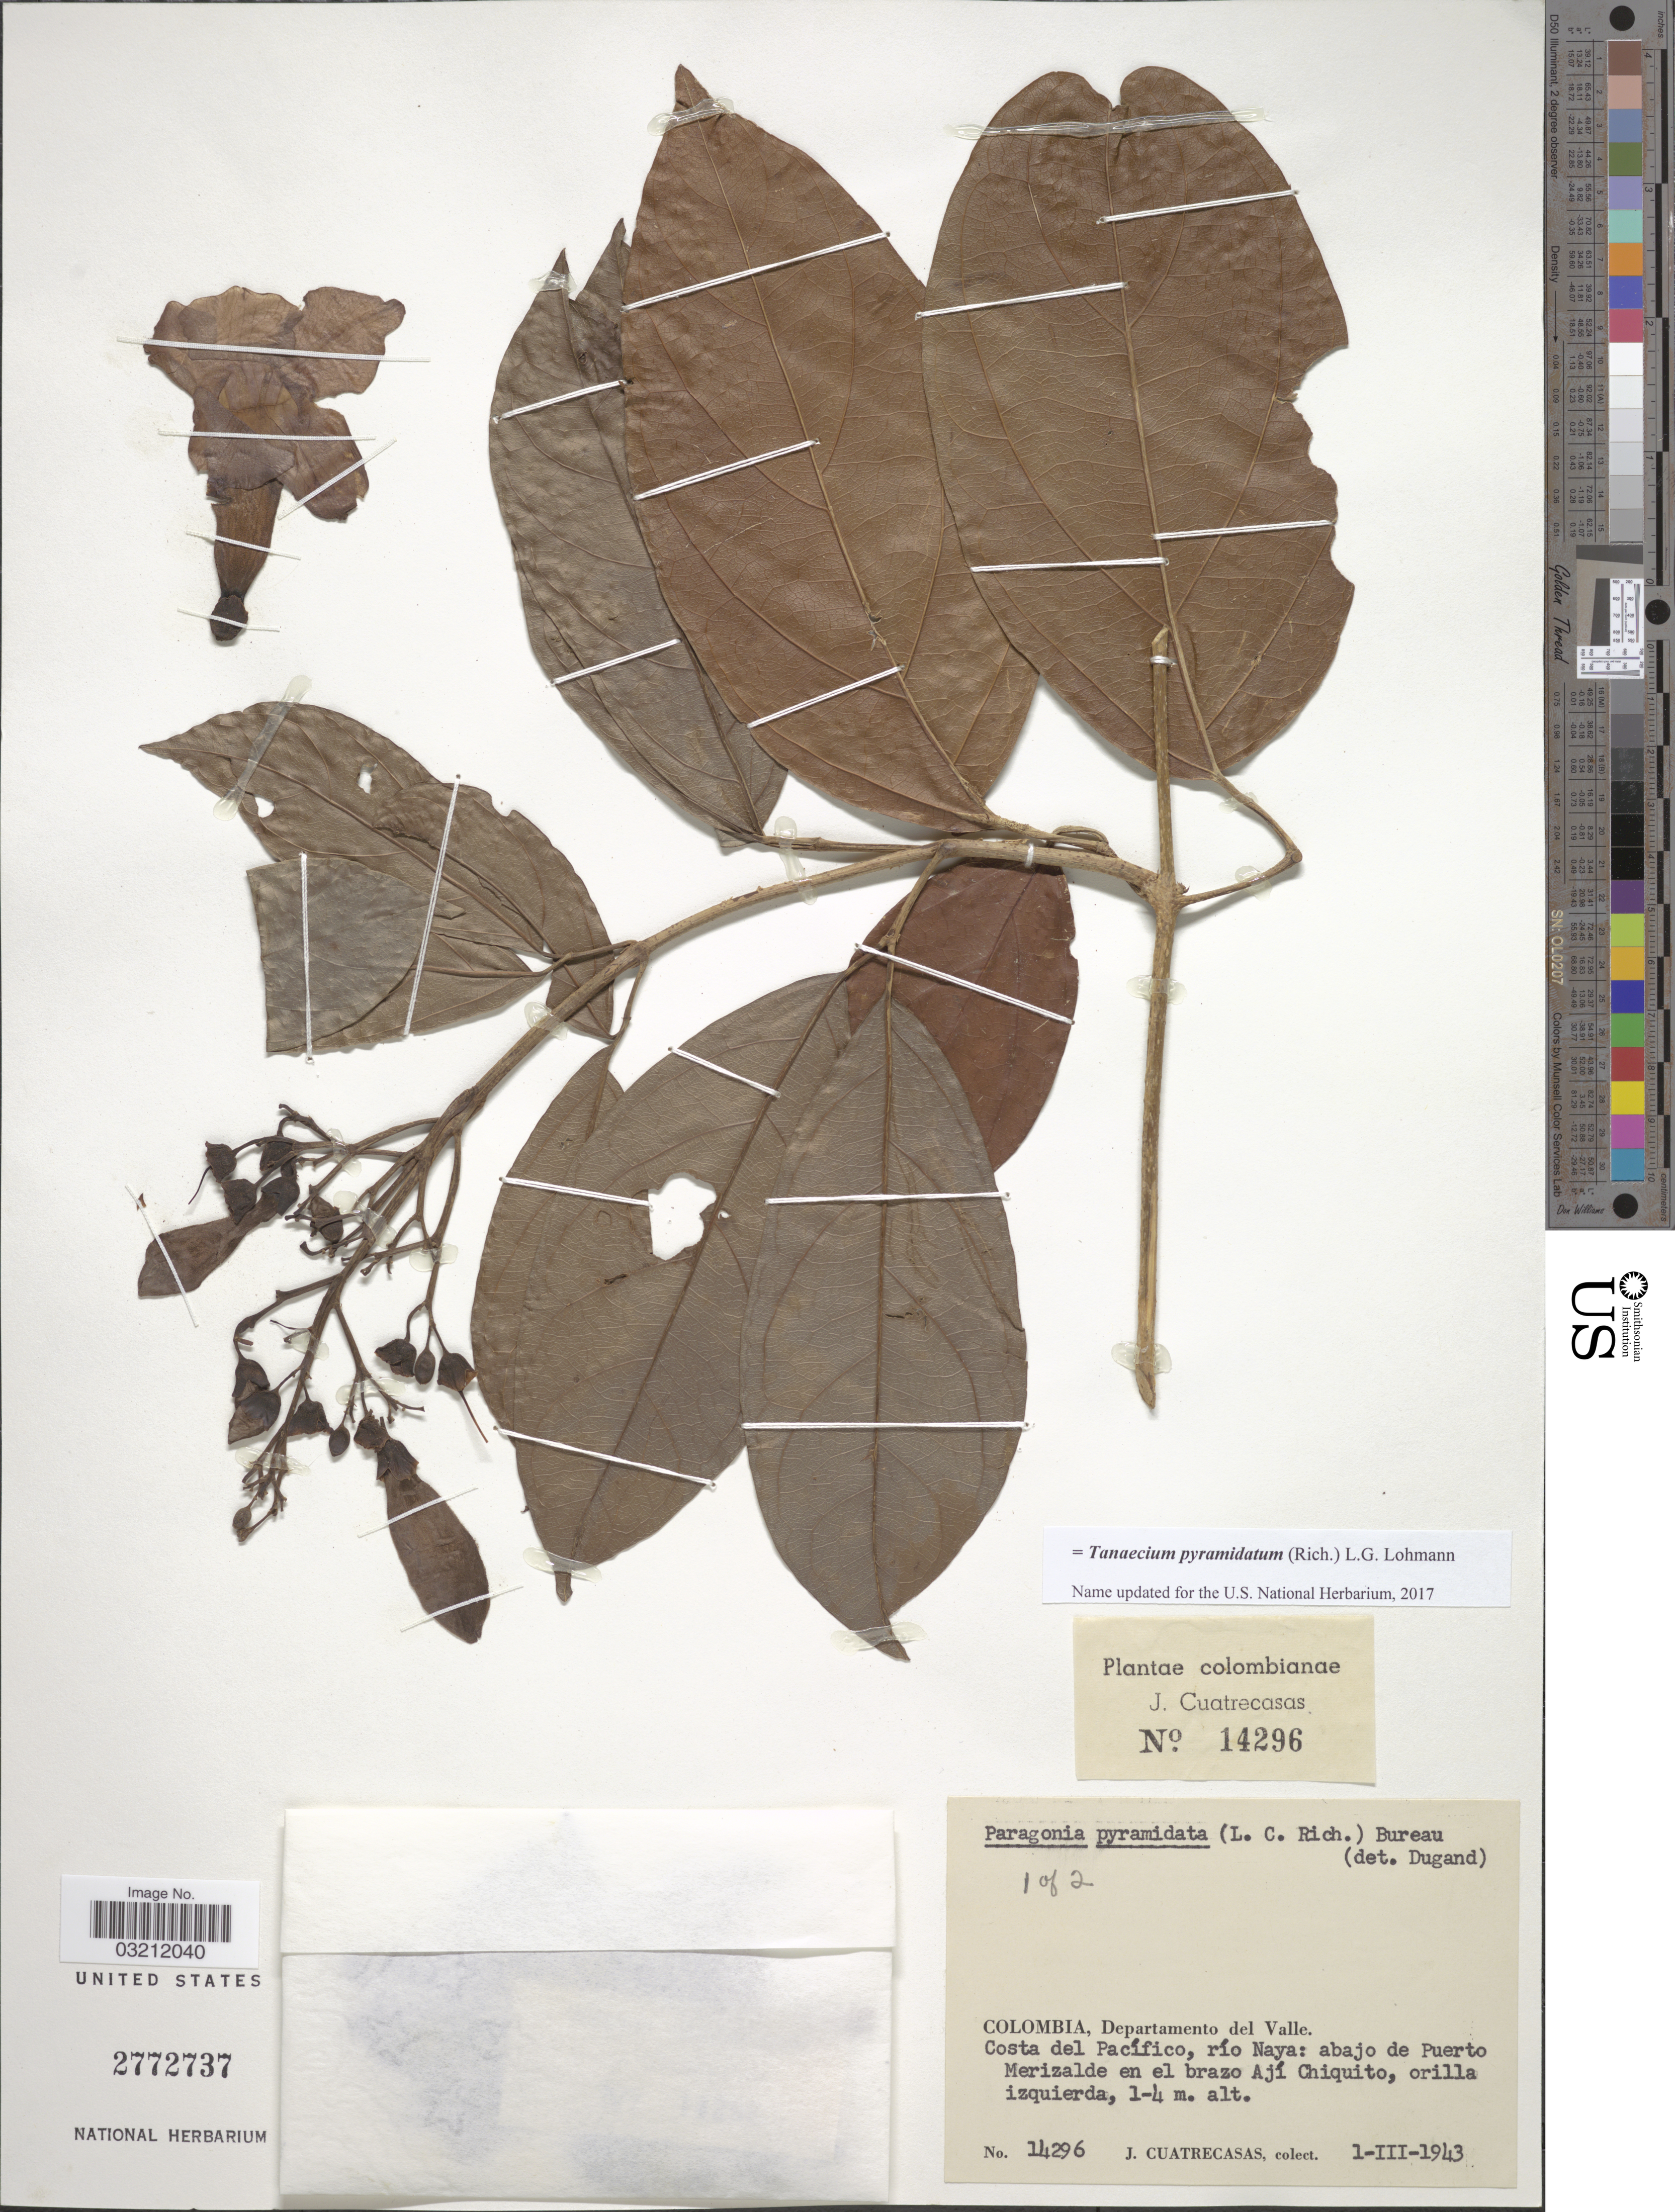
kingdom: Plantae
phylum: Tracheophyta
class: Magnoliopsida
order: Lamiales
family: Bignoniaceae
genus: Tanaecium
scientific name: Tanaecium pyramidatum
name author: (Rich.) L.G. Lohmann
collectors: J. Cuatrecasas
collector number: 14296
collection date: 1943-03-01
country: Colombia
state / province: Valle del Cauca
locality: Departamento del Valle. Costa del Pacífico, río Naya: abajo de Puerto Merizalde en el brazo Ají Chiquito, orilla izquierda.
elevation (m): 1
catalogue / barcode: US 2772737